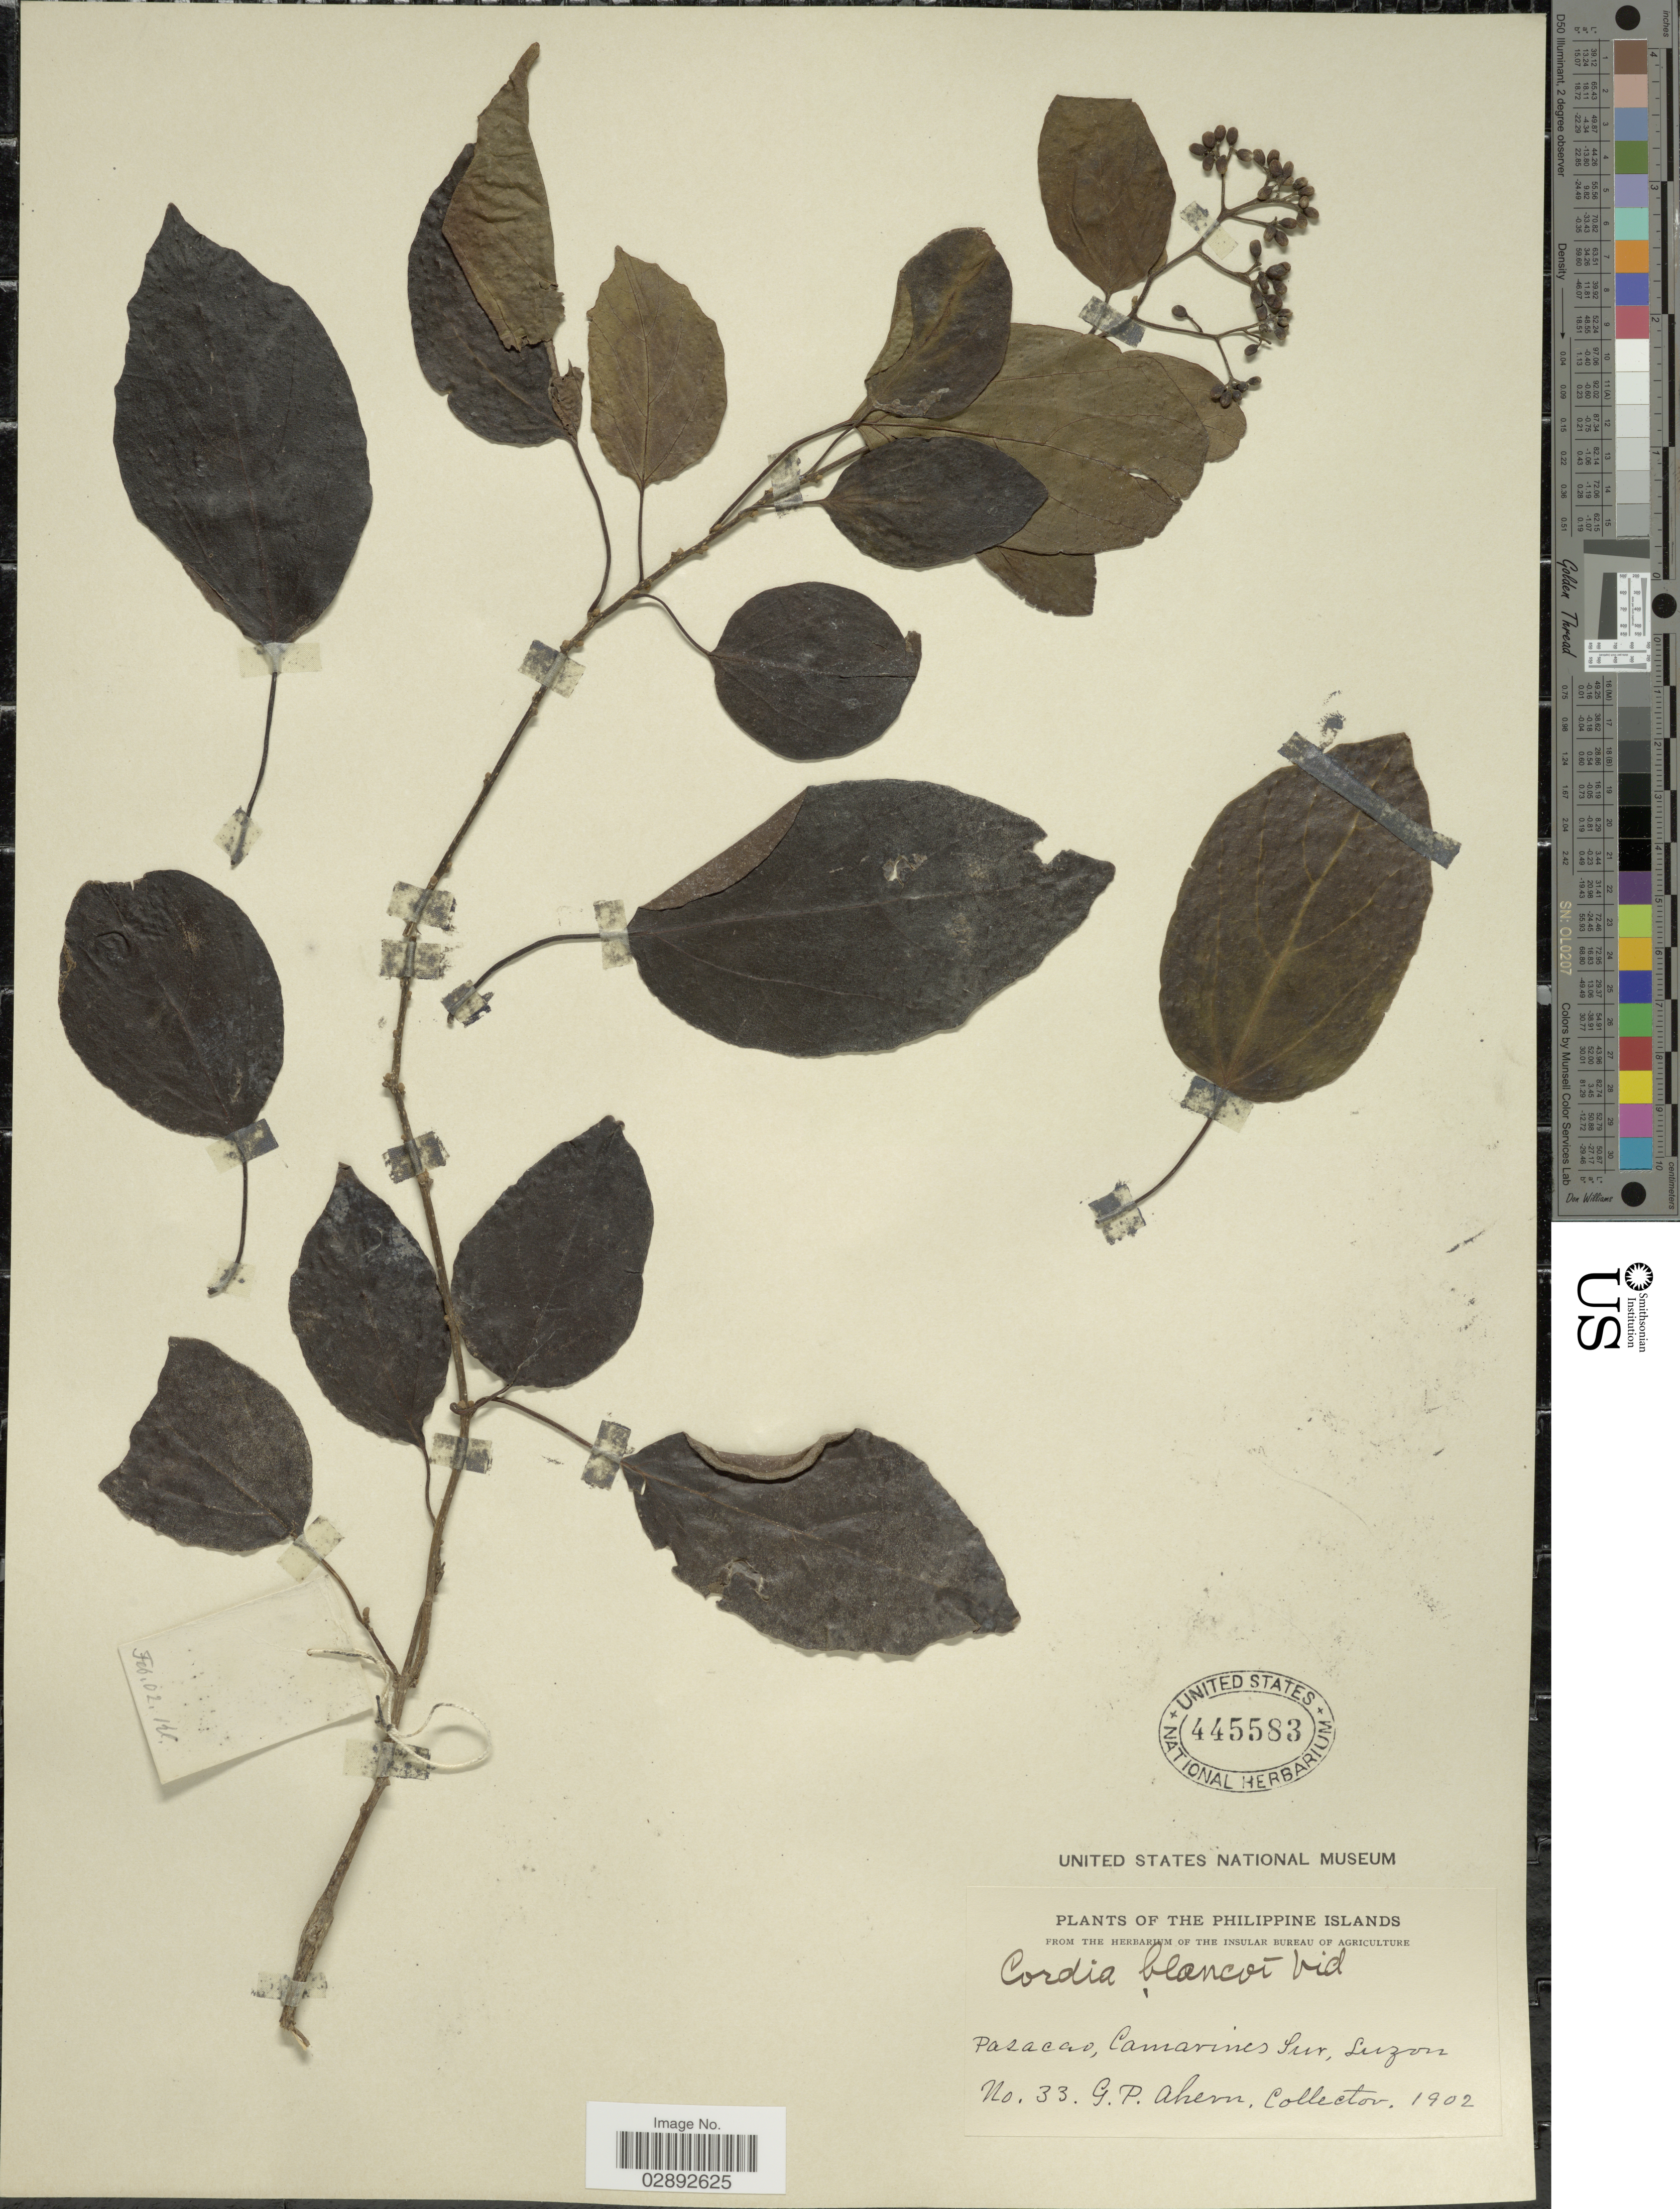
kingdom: Plantae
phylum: Tracheophyta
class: Magnoliopsida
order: Boraginales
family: Cordiaceae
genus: Cordia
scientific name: Cordia dichotoma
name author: G. Forst.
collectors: G. Ahern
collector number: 33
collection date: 1902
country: Philippines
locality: Pasacao, Camarines Sur, Luzon.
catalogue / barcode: US 445583